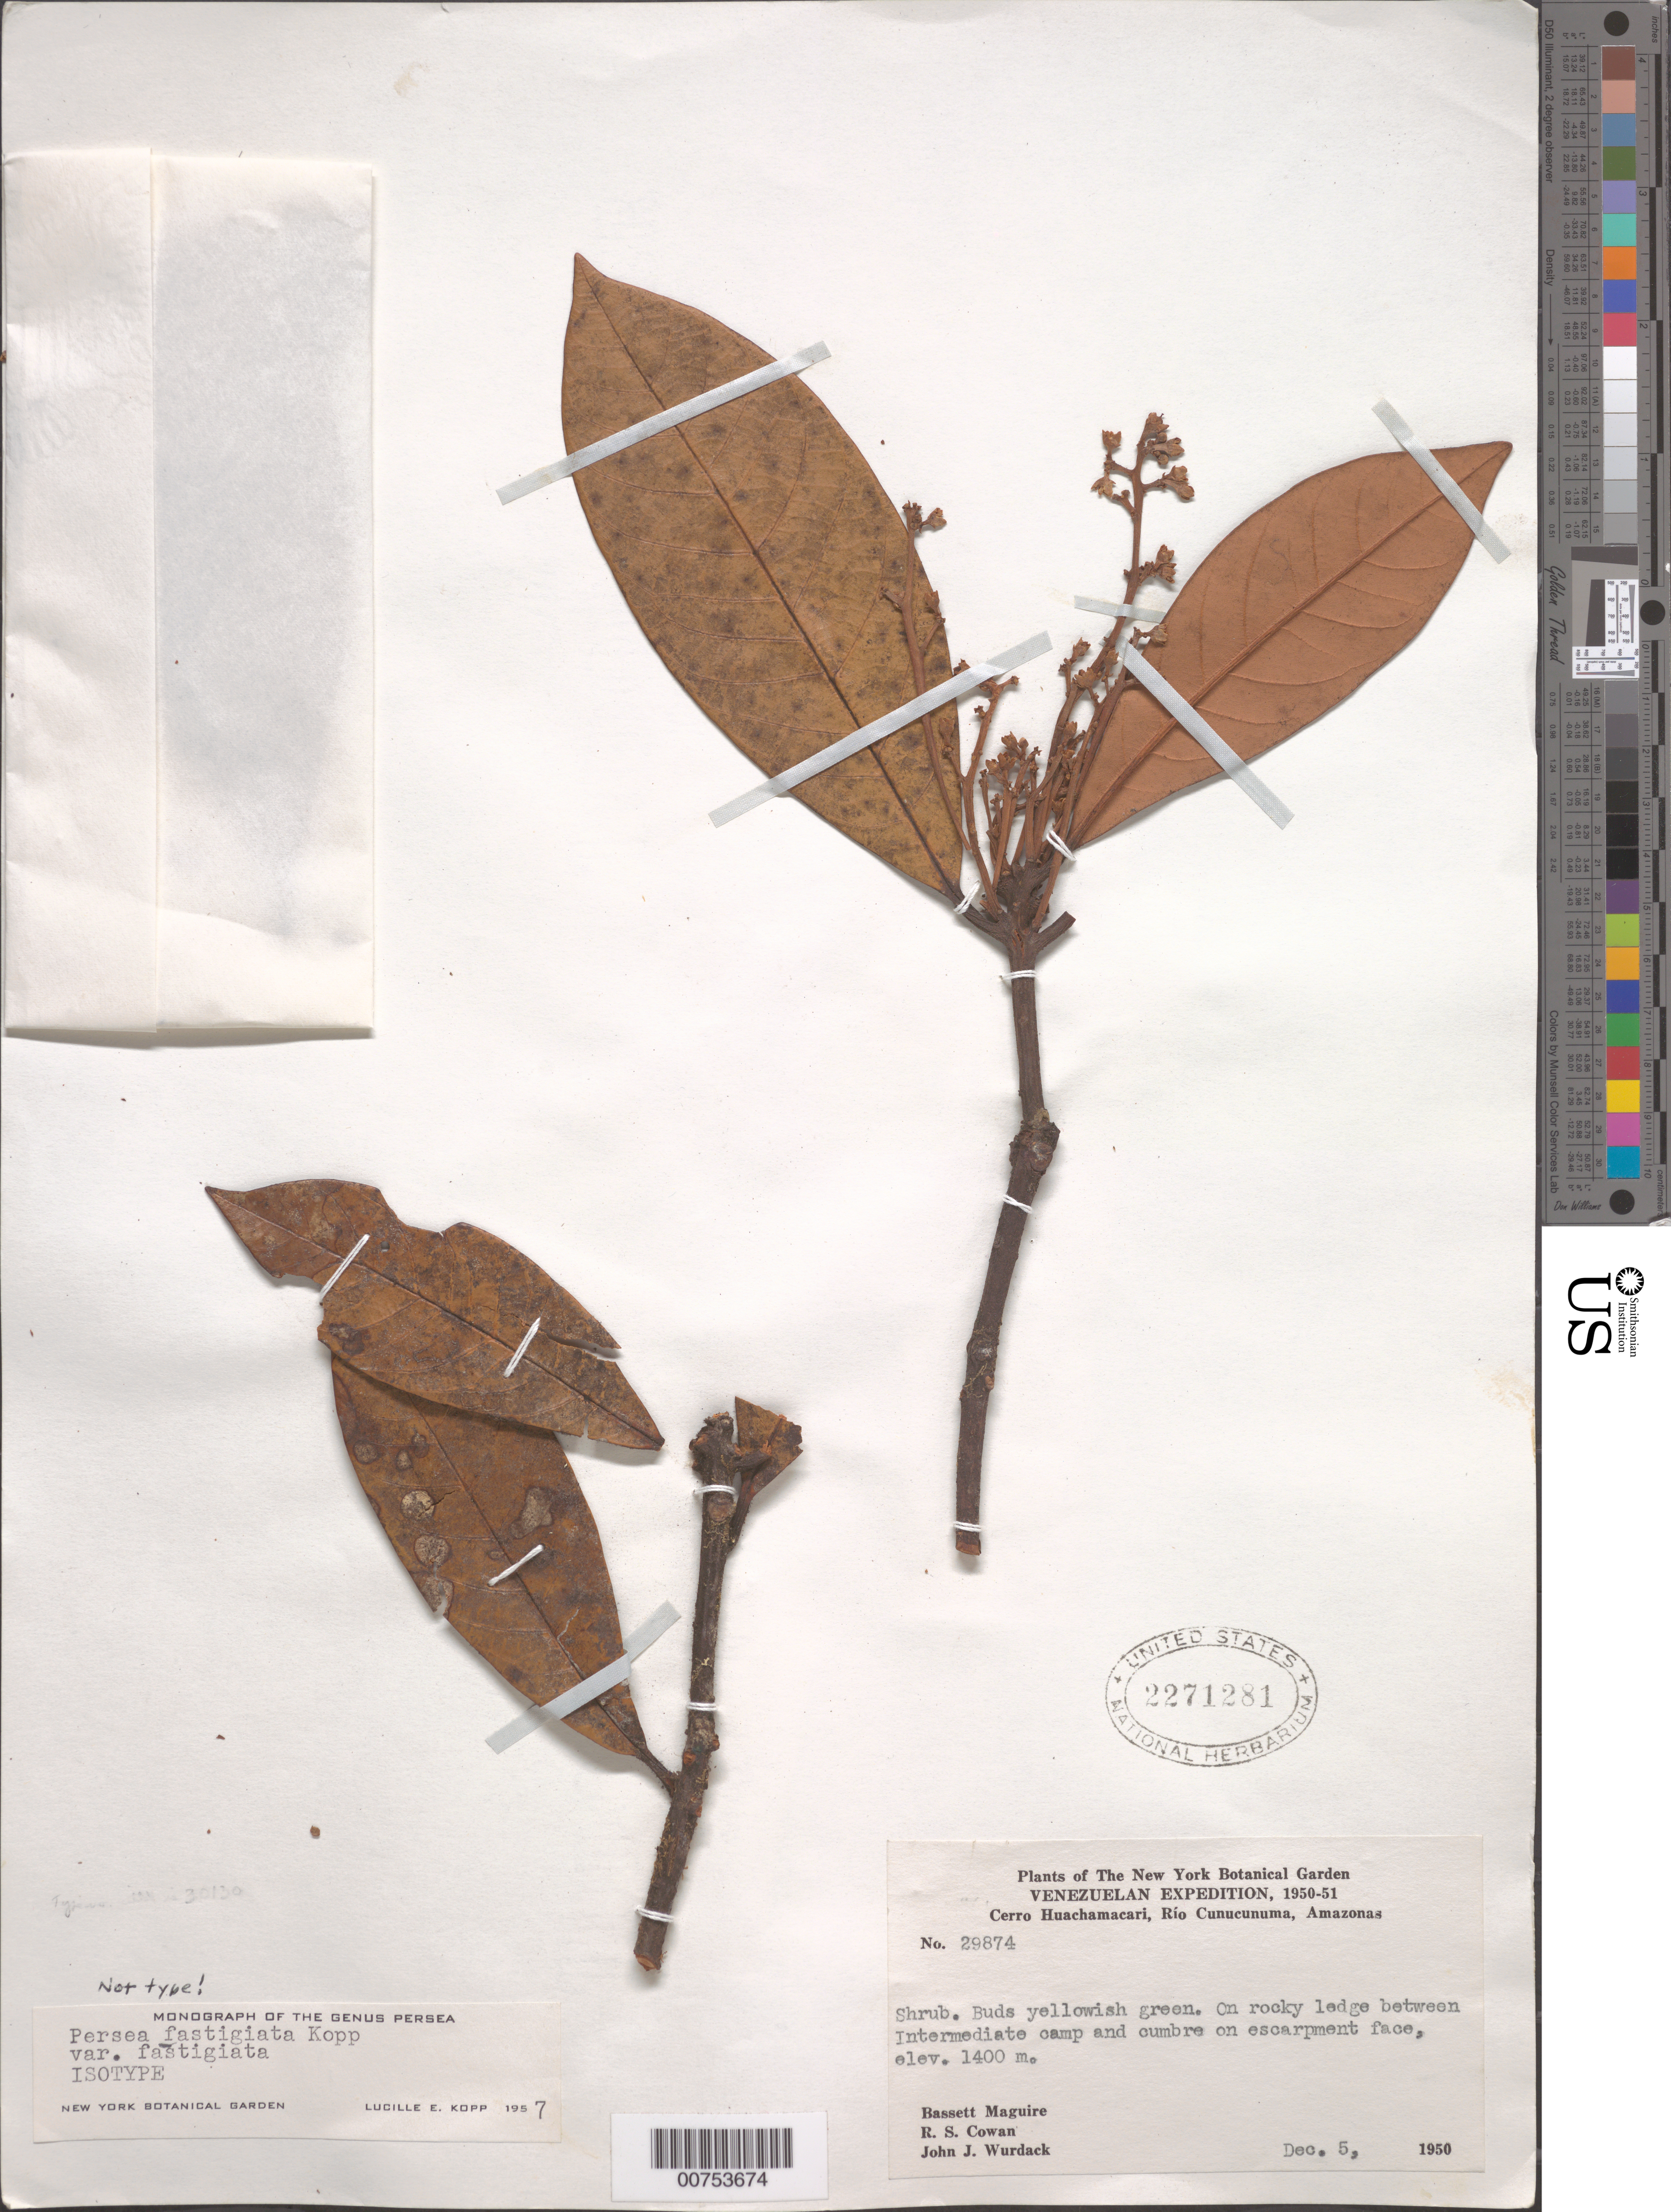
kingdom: Plantae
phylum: Tracheophyta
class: Magnoliopsida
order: Laurales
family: Lauraceae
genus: Persea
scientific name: Persea fastigiata var. fastigiata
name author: L.E. Kopp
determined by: Kopp, L. E., (NY), New York Botanical Garden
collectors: B. Maguire, R. S. Cowan & J. J. Wurdack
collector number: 29874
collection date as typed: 5-Dec-50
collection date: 1950-12-05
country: Venezuela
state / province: Amazonas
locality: Cerro Huachamacari, Río Cunucunuma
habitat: Rocky ledge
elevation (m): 1400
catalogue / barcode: US 2271281